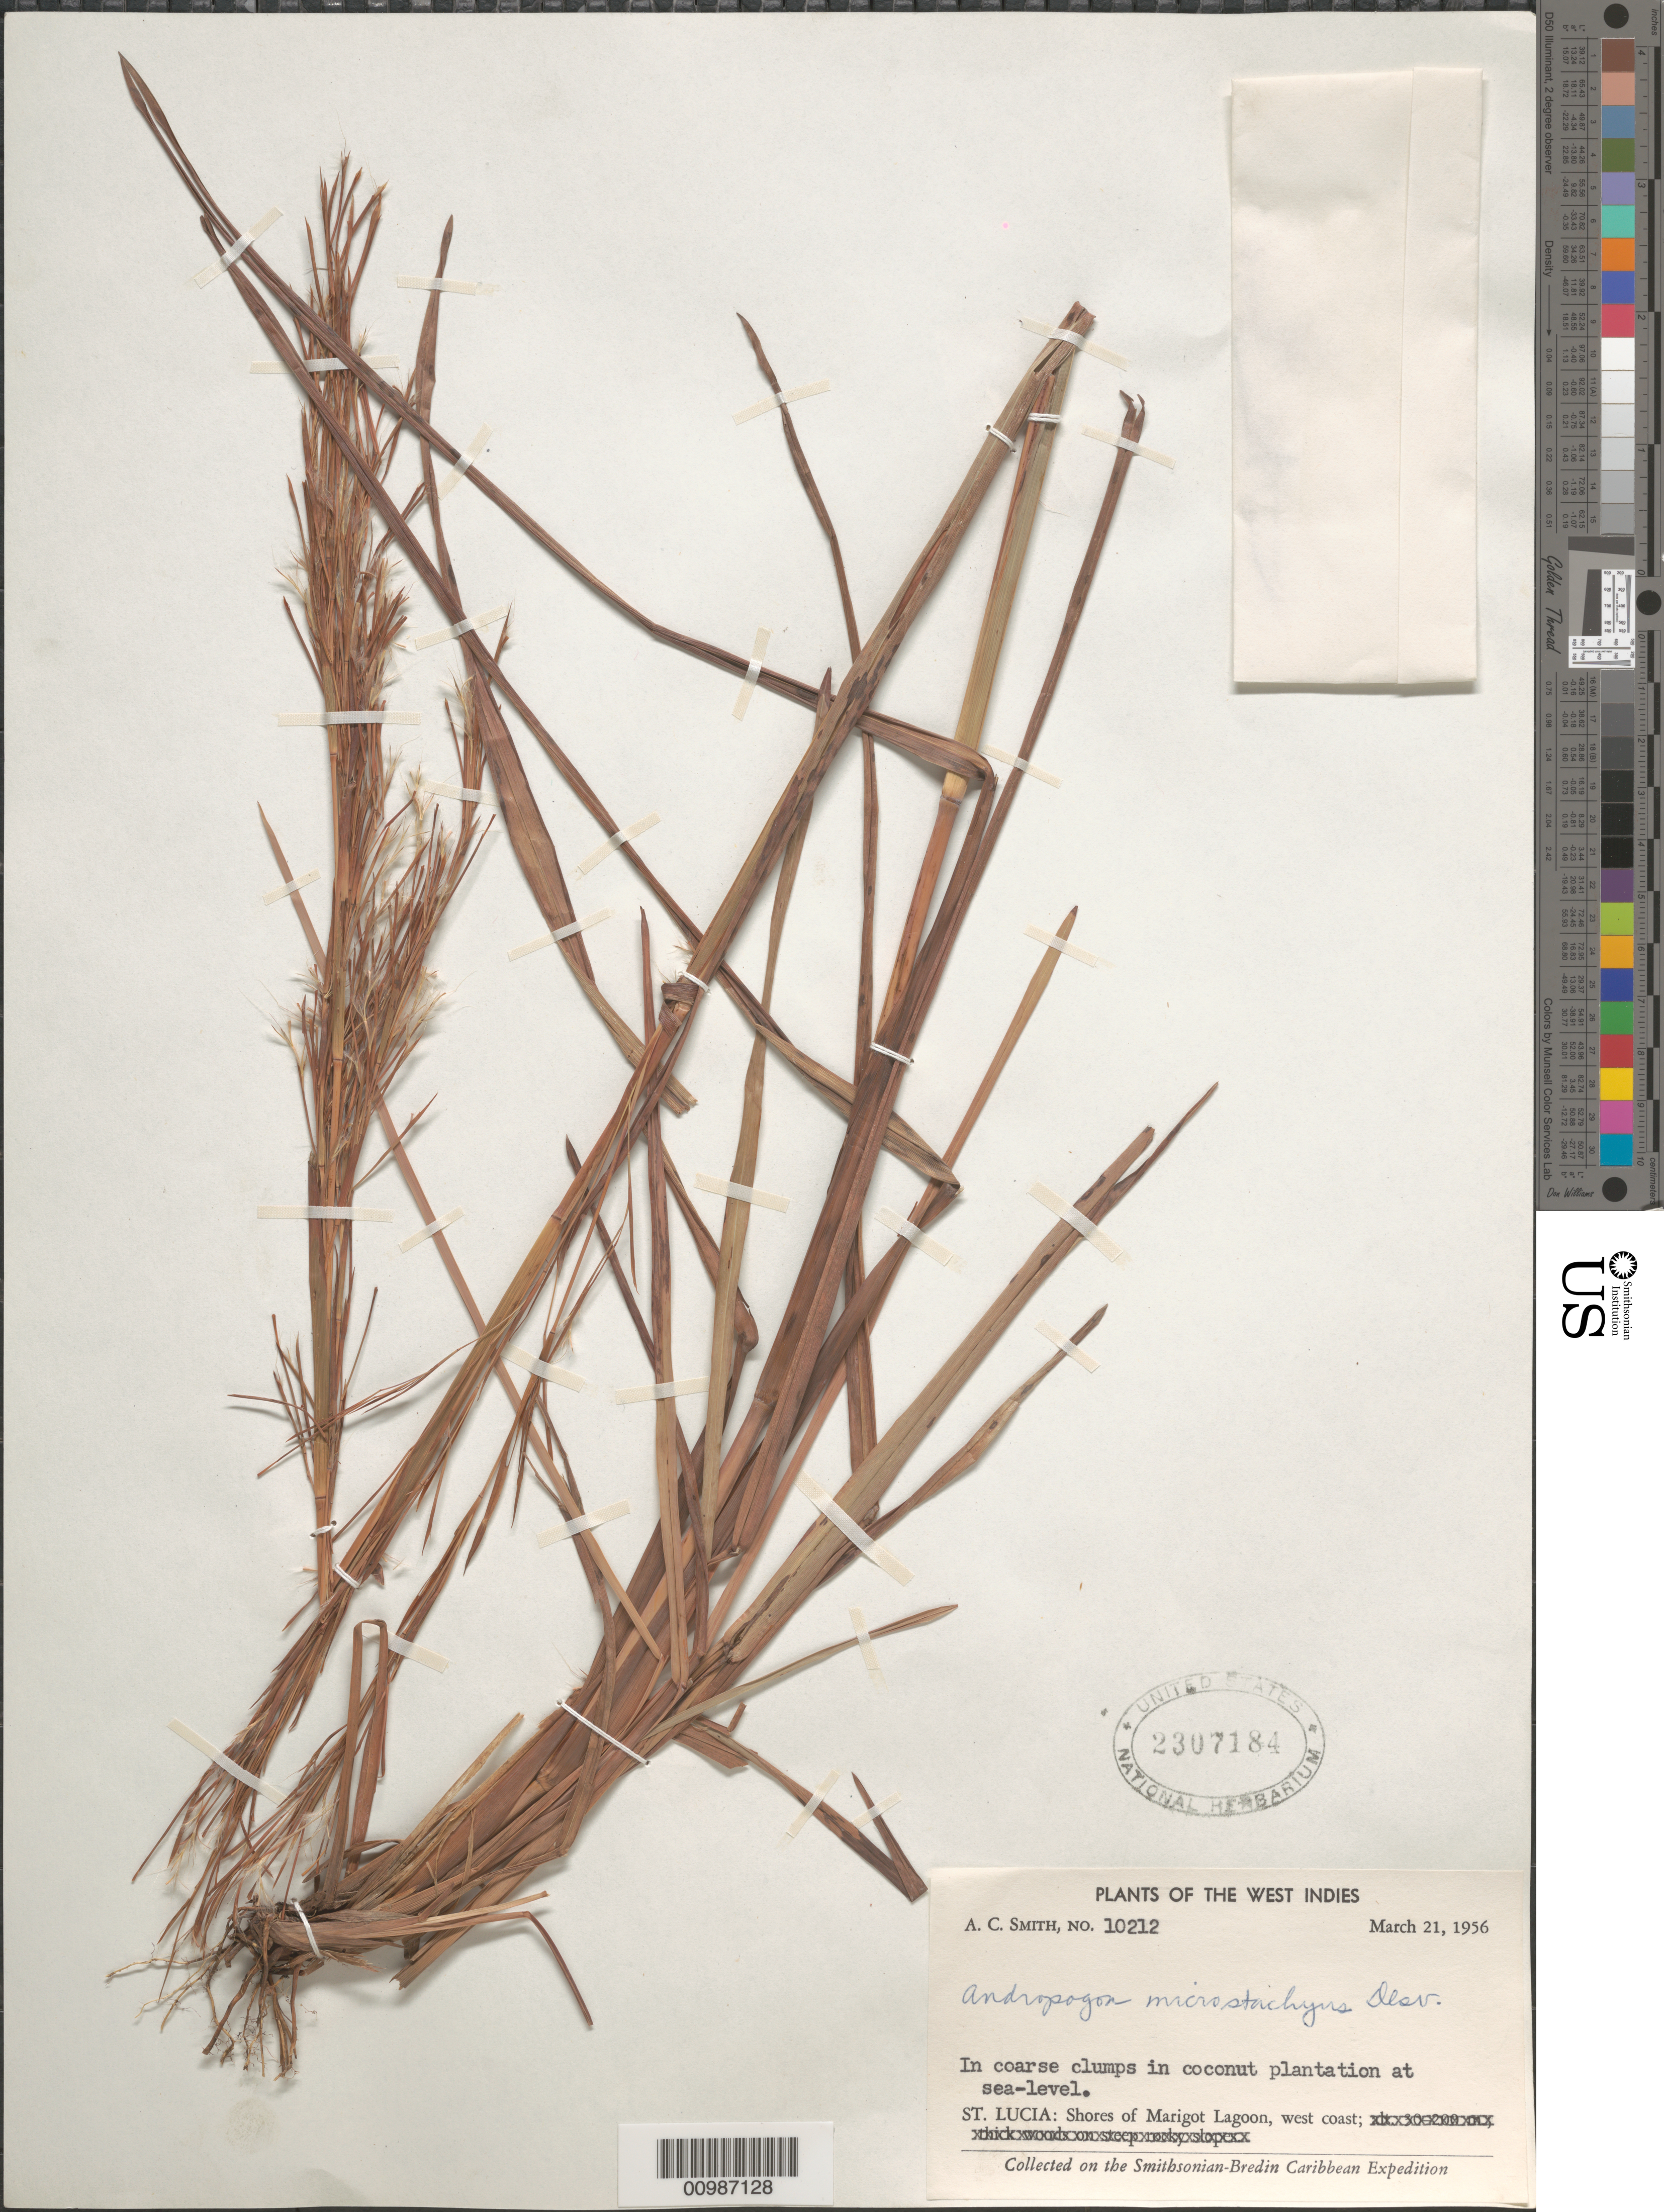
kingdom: Plantae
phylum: Tracheophyta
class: Liliopsida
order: Poales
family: Poaceae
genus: Andropogon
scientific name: Andropogon microstachyus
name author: Desv. ex Ham.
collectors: A. C. Smith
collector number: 10212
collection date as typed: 21 Mar 1956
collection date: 1956-03-21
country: St. Lucia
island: St. Lucia I.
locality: By Marigot Lagoon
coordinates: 0 N, 0 E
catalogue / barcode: US 2307184